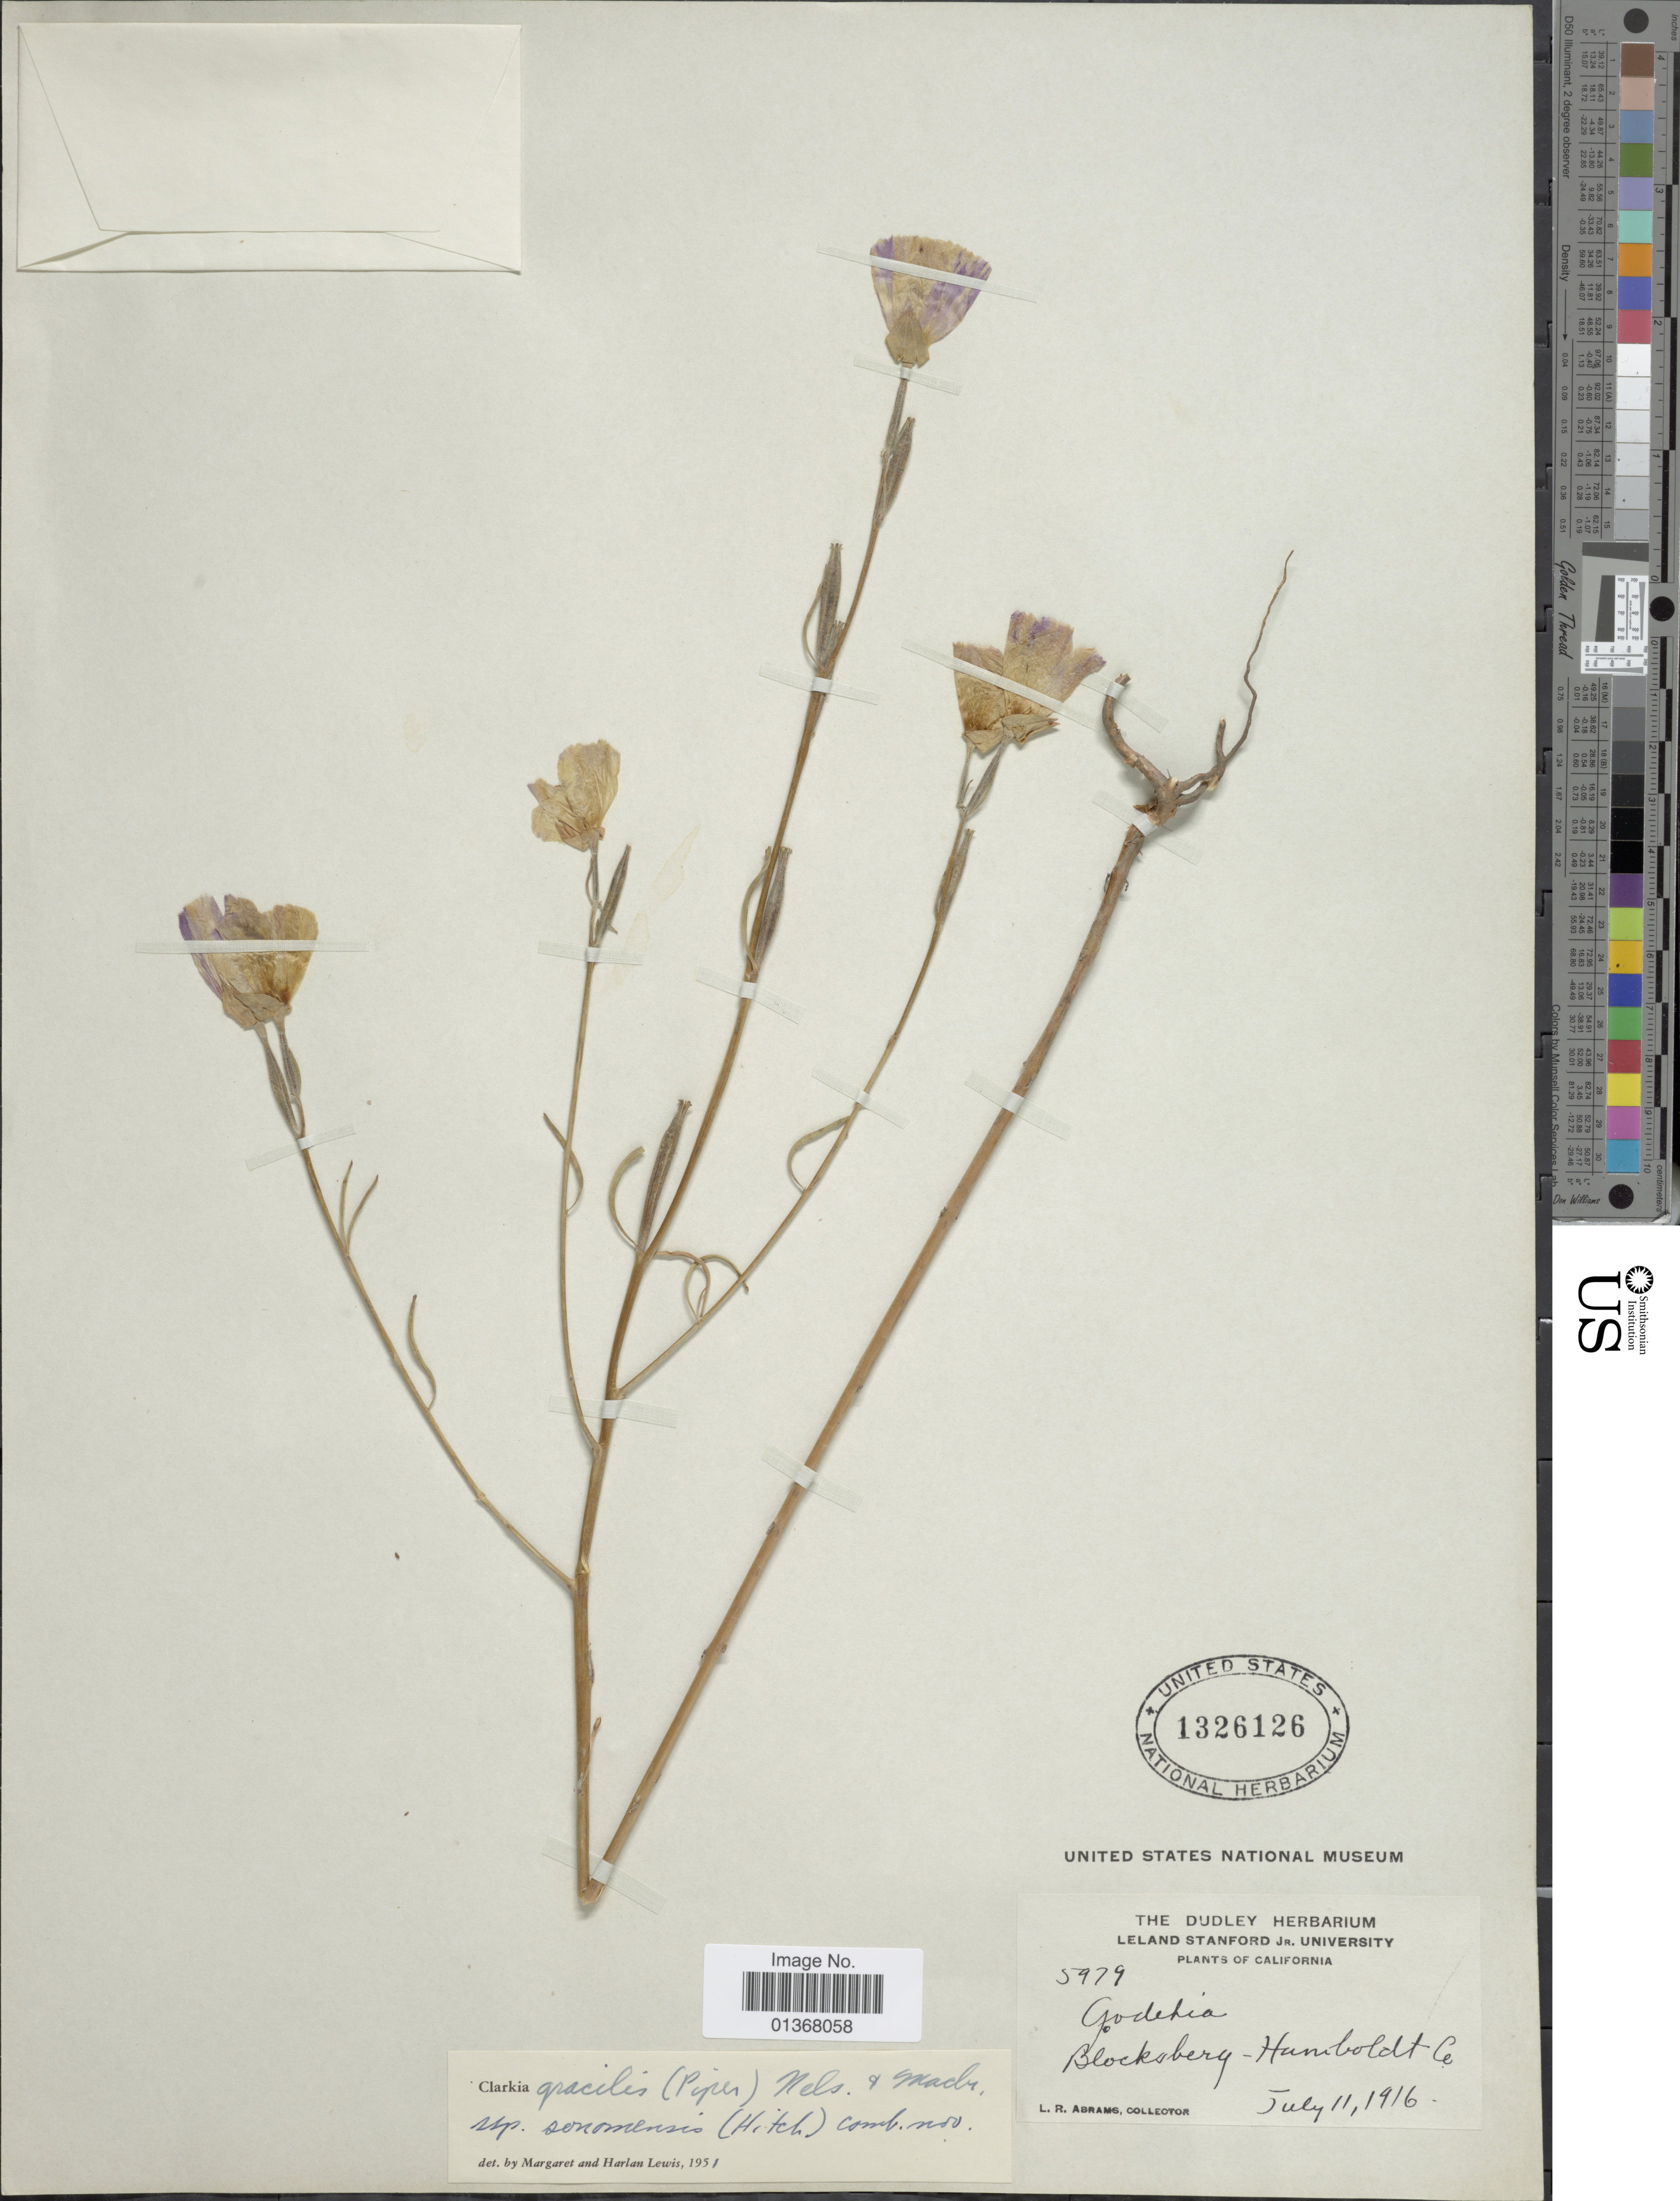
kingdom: Plantae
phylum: Tracheophyta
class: Magnoliopsida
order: Myrtales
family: Onagraceae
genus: Clarkia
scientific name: Clarkia gracilis subsp. sonomensis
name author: (C.L. Hitchc.) F. H. Lewis & M.E. Lewis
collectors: L. Abrams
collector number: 5979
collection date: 1916-07-11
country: United States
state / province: California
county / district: Humboldt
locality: Blocksberg - Humboldt Co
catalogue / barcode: US 1326126